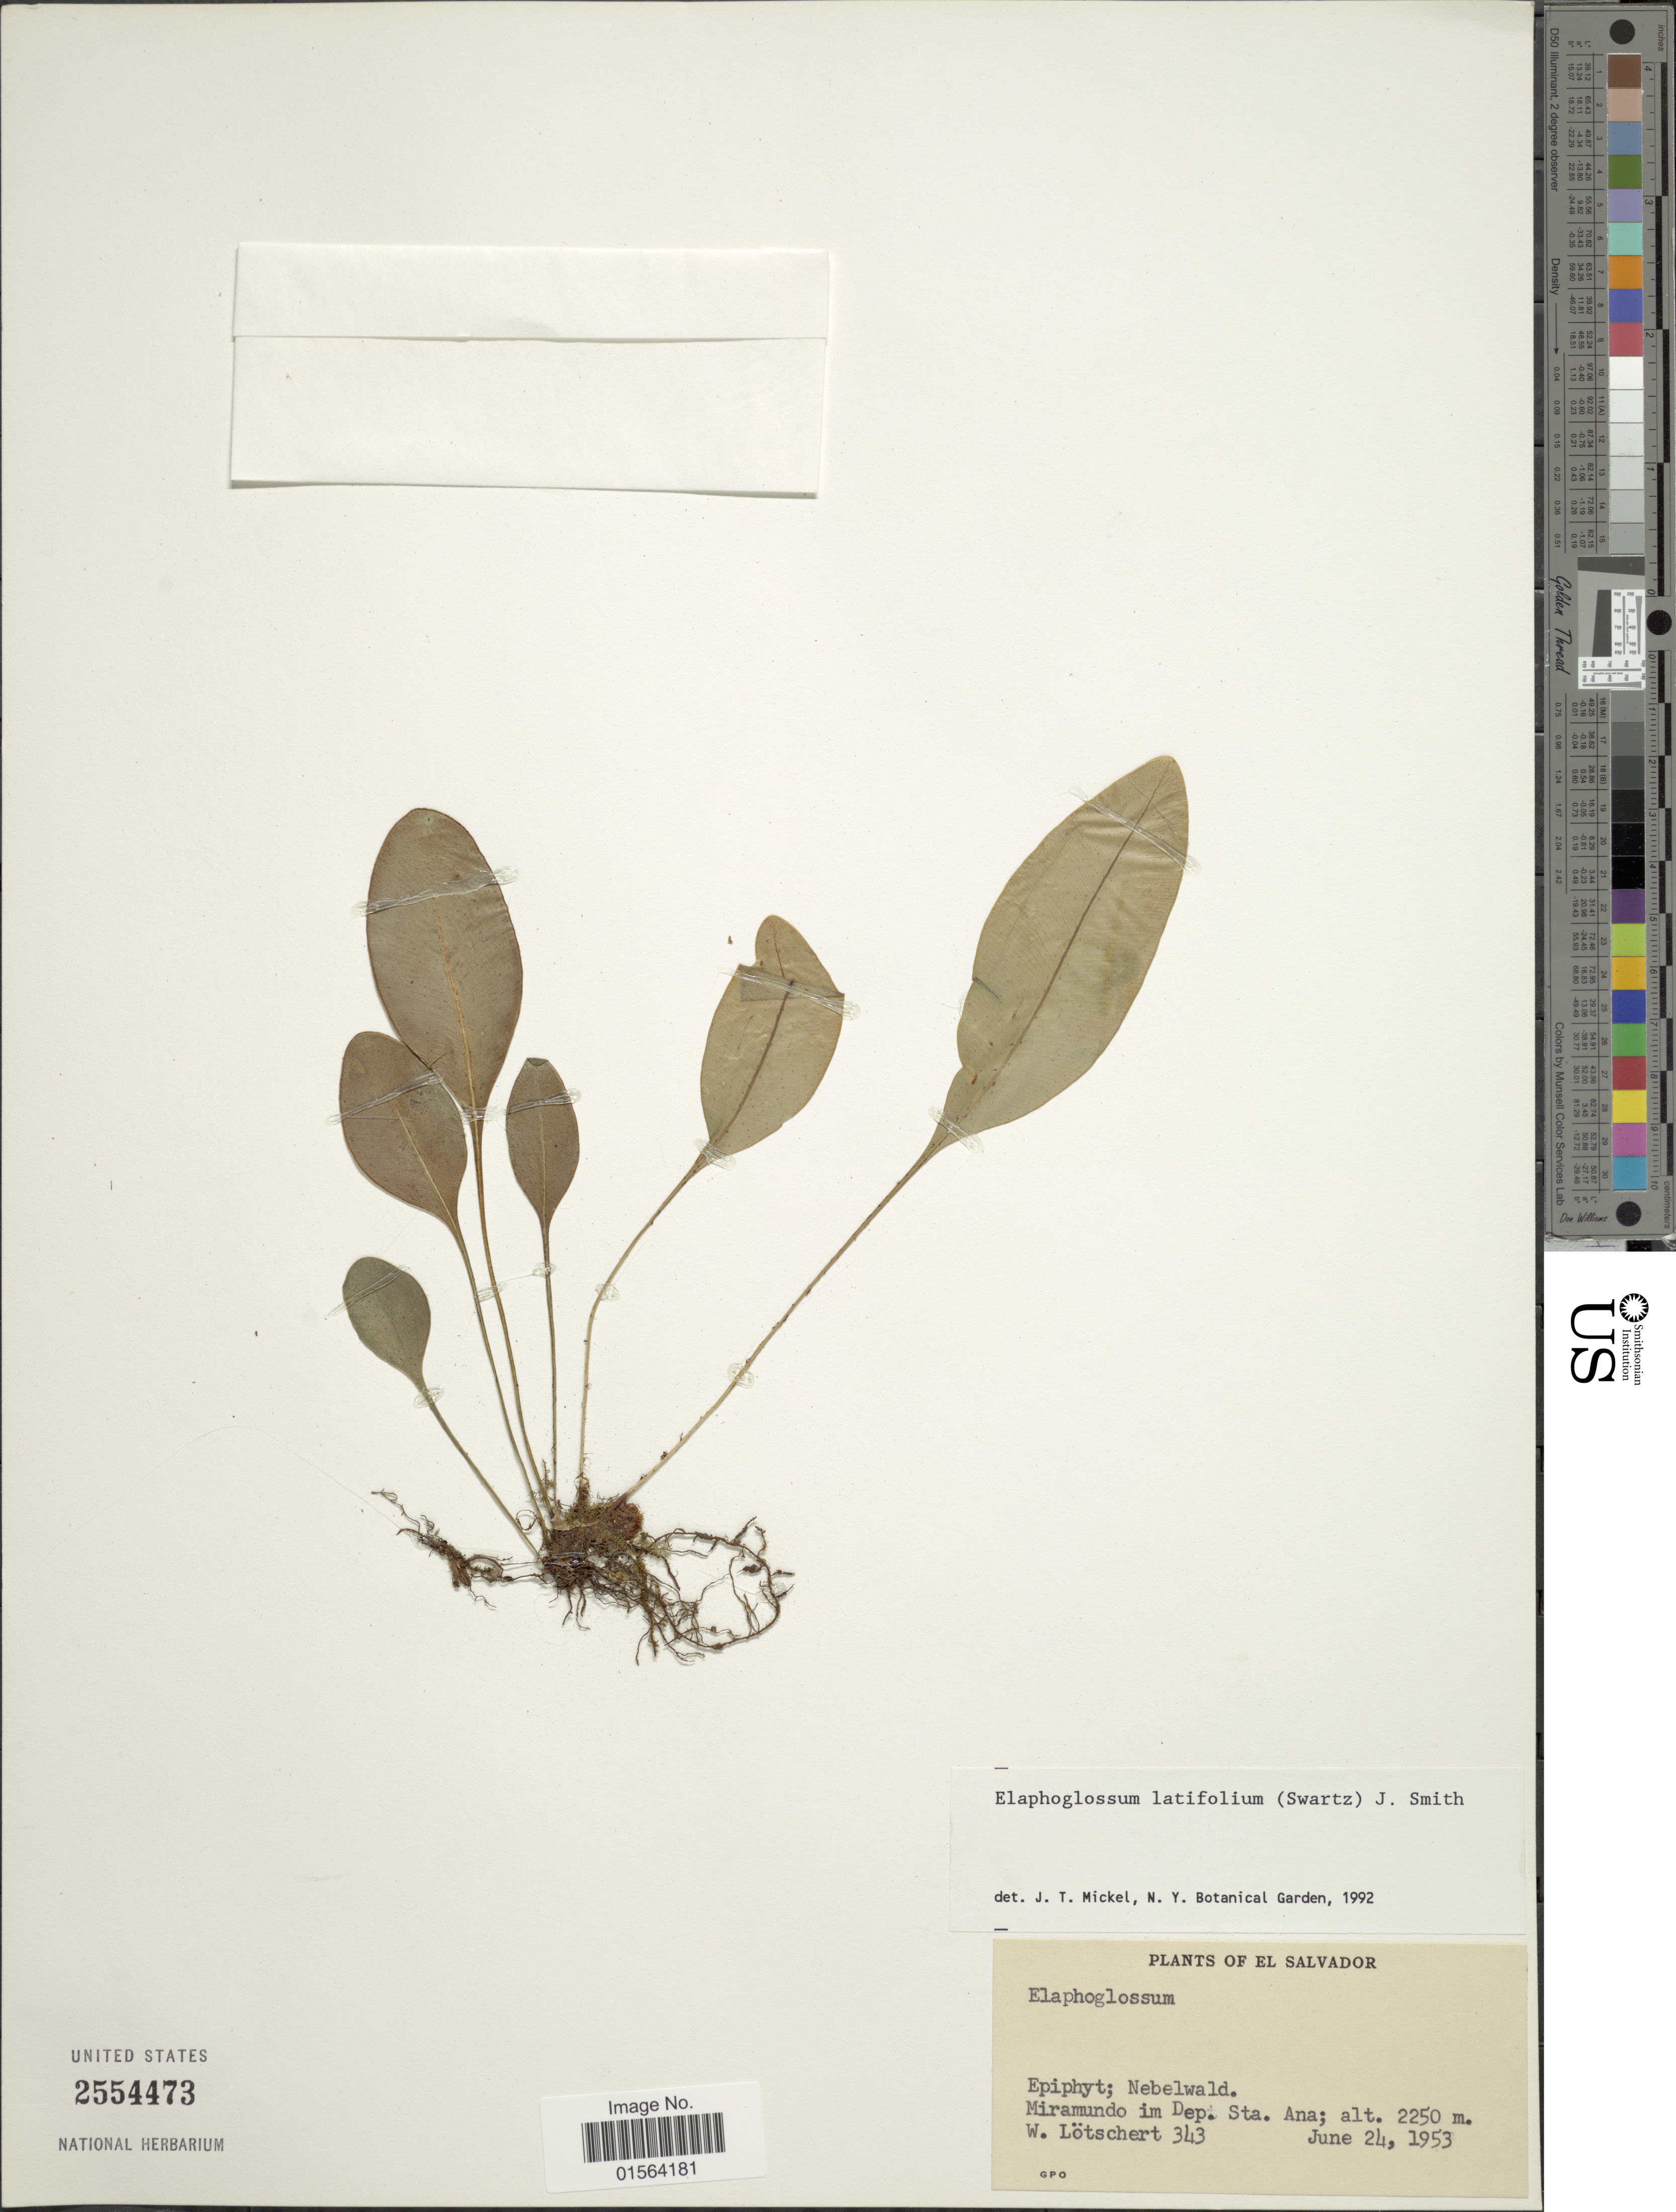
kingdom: Plantae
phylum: Tracheophyta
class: Polypodiopsida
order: Polypodiales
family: Dryopteridaceae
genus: Elaphoglossum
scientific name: Elaphoglossum latifolium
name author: (Sw.) J. Sm.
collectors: W. Lötschert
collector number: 343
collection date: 1953-06-24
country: El Salvador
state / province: Santa Ana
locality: Miaramundo imDep. Sta. Ana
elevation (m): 2250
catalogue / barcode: US 2554473